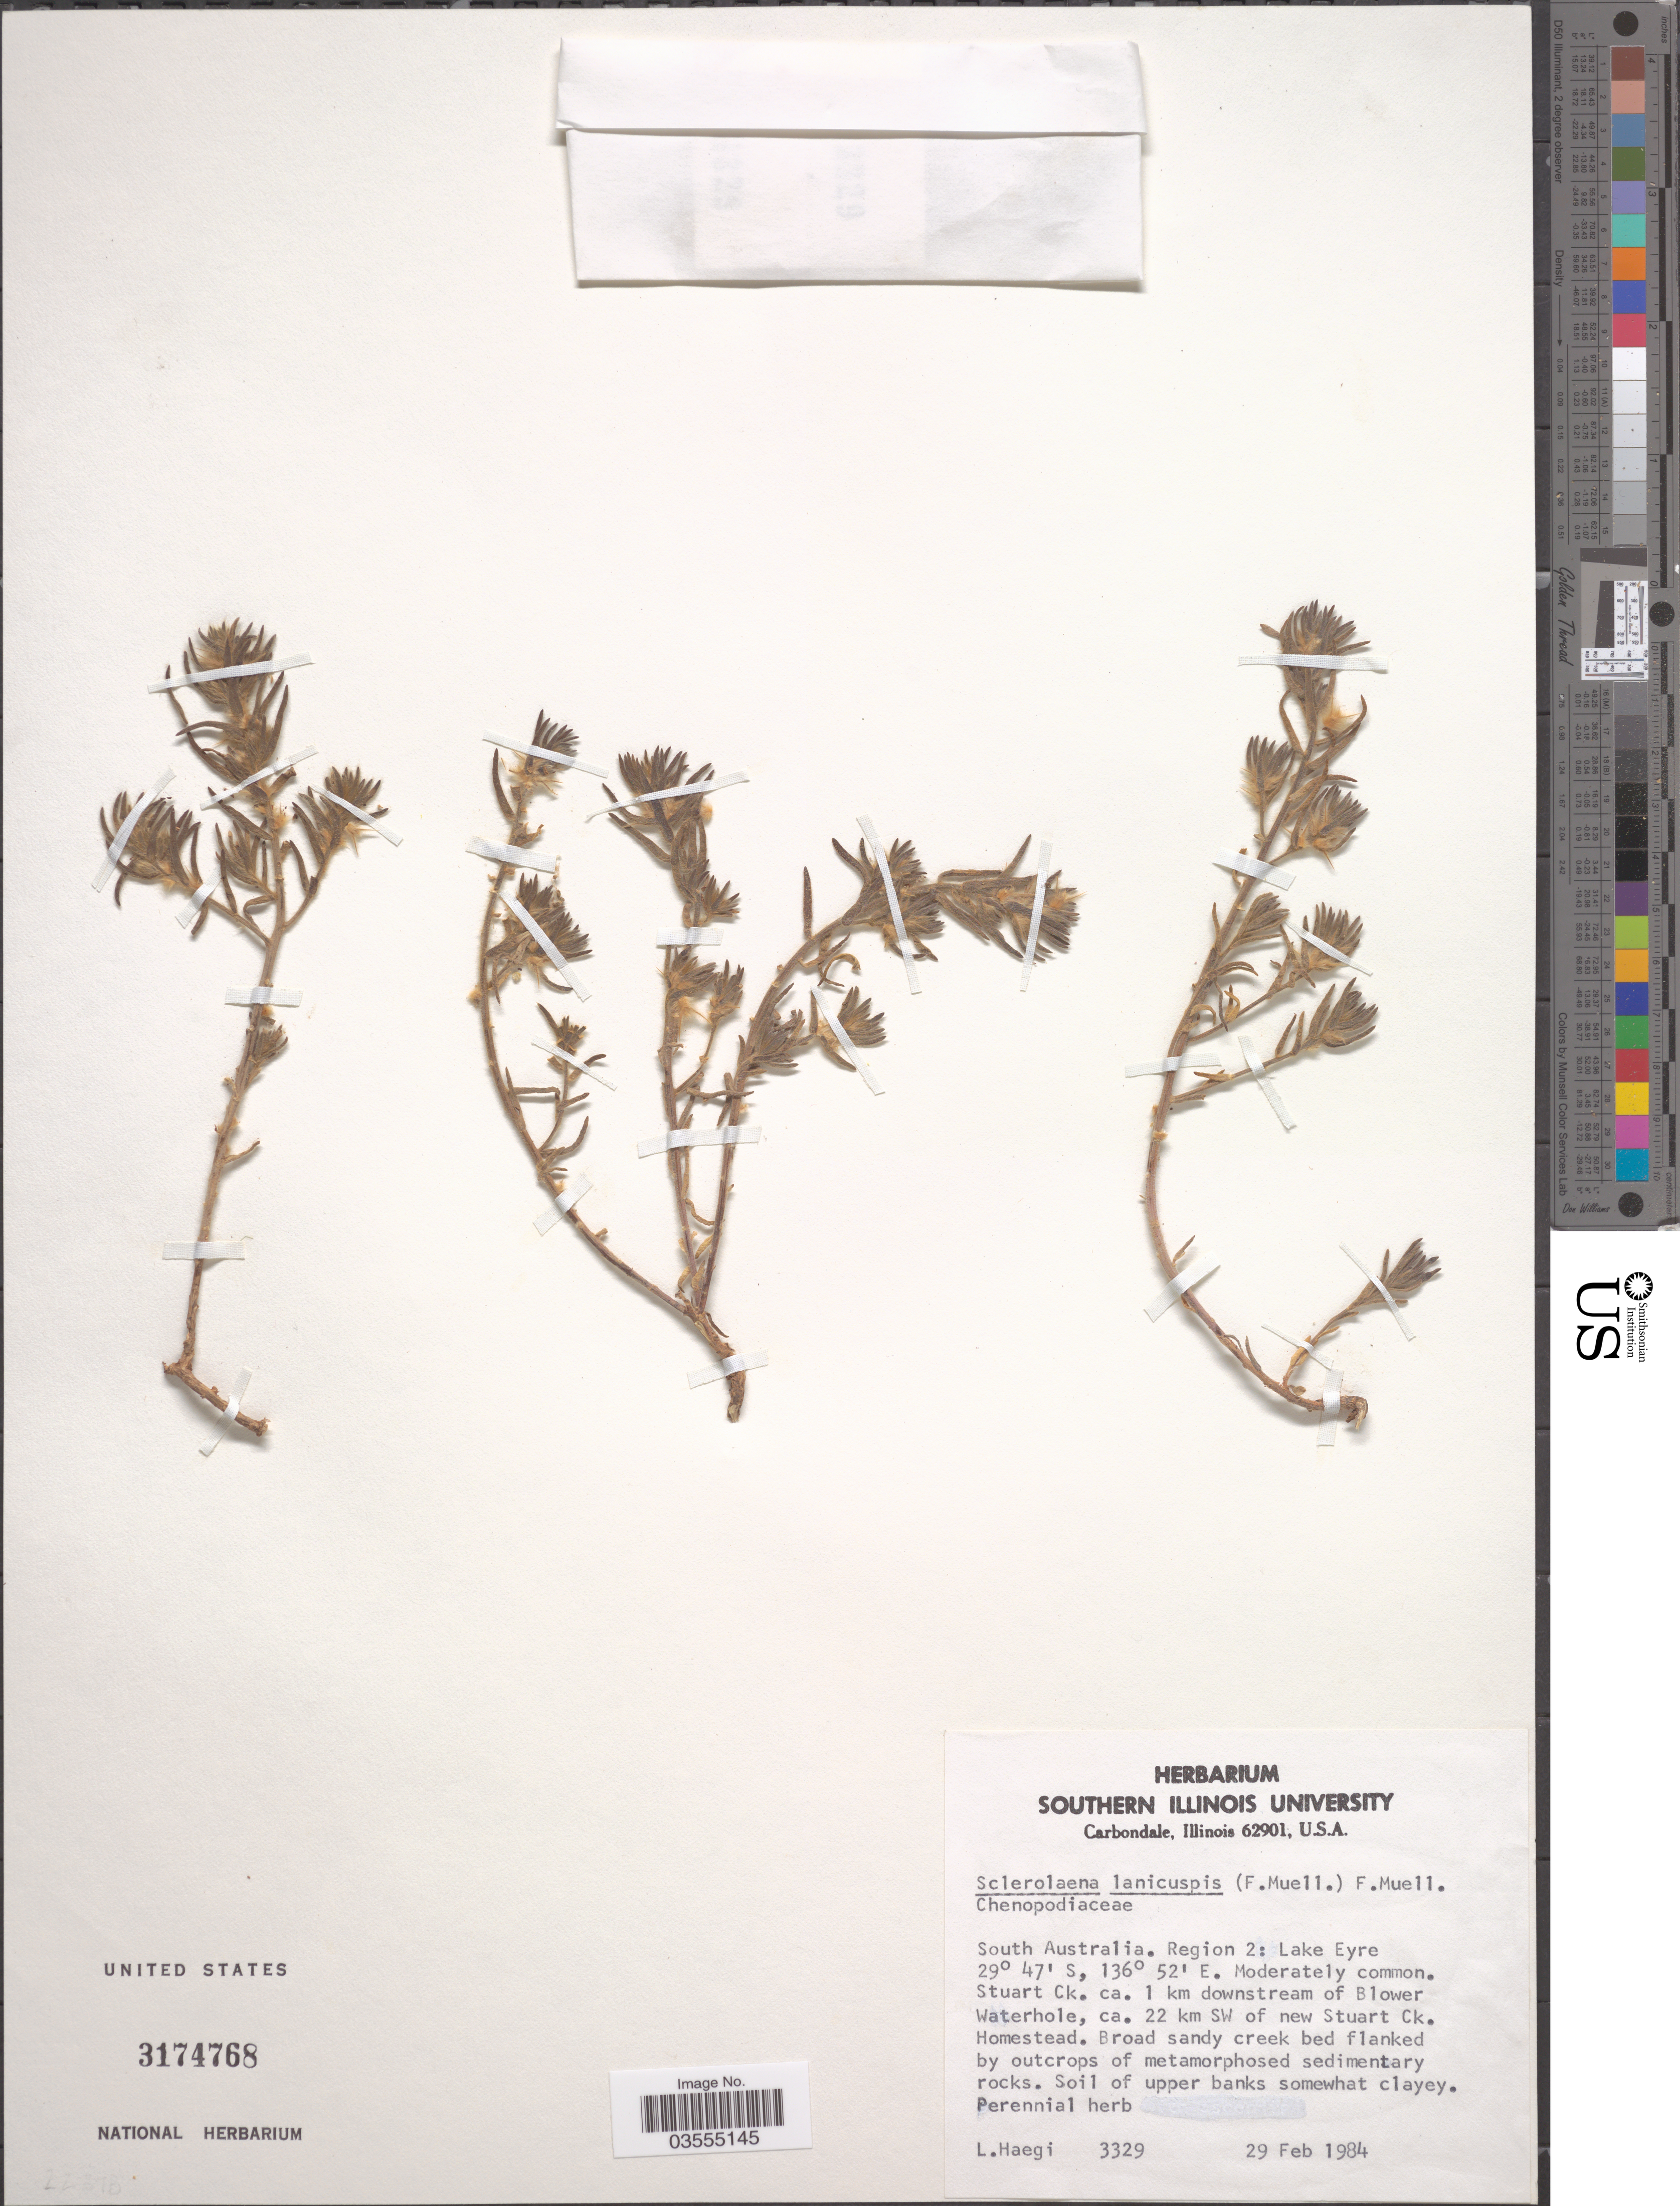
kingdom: Plantae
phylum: Tracheophyta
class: Magnoliopsida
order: Caryophyllales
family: Amaranthaceae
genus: Sclerolaena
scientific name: Sclerolaena lanicuspis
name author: (F. Muell.) F. Muell. ex Benth.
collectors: L. Haegi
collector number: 3329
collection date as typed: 29 Feb 1984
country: Australia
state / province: South Australia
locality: Region 2: Lake Eyre. Stuart Ck. ca. 1 km downstream of Blower Waterhole, ca. 22 km Sw of new Stuart Ck. Homestead.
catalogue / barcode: US 3174768